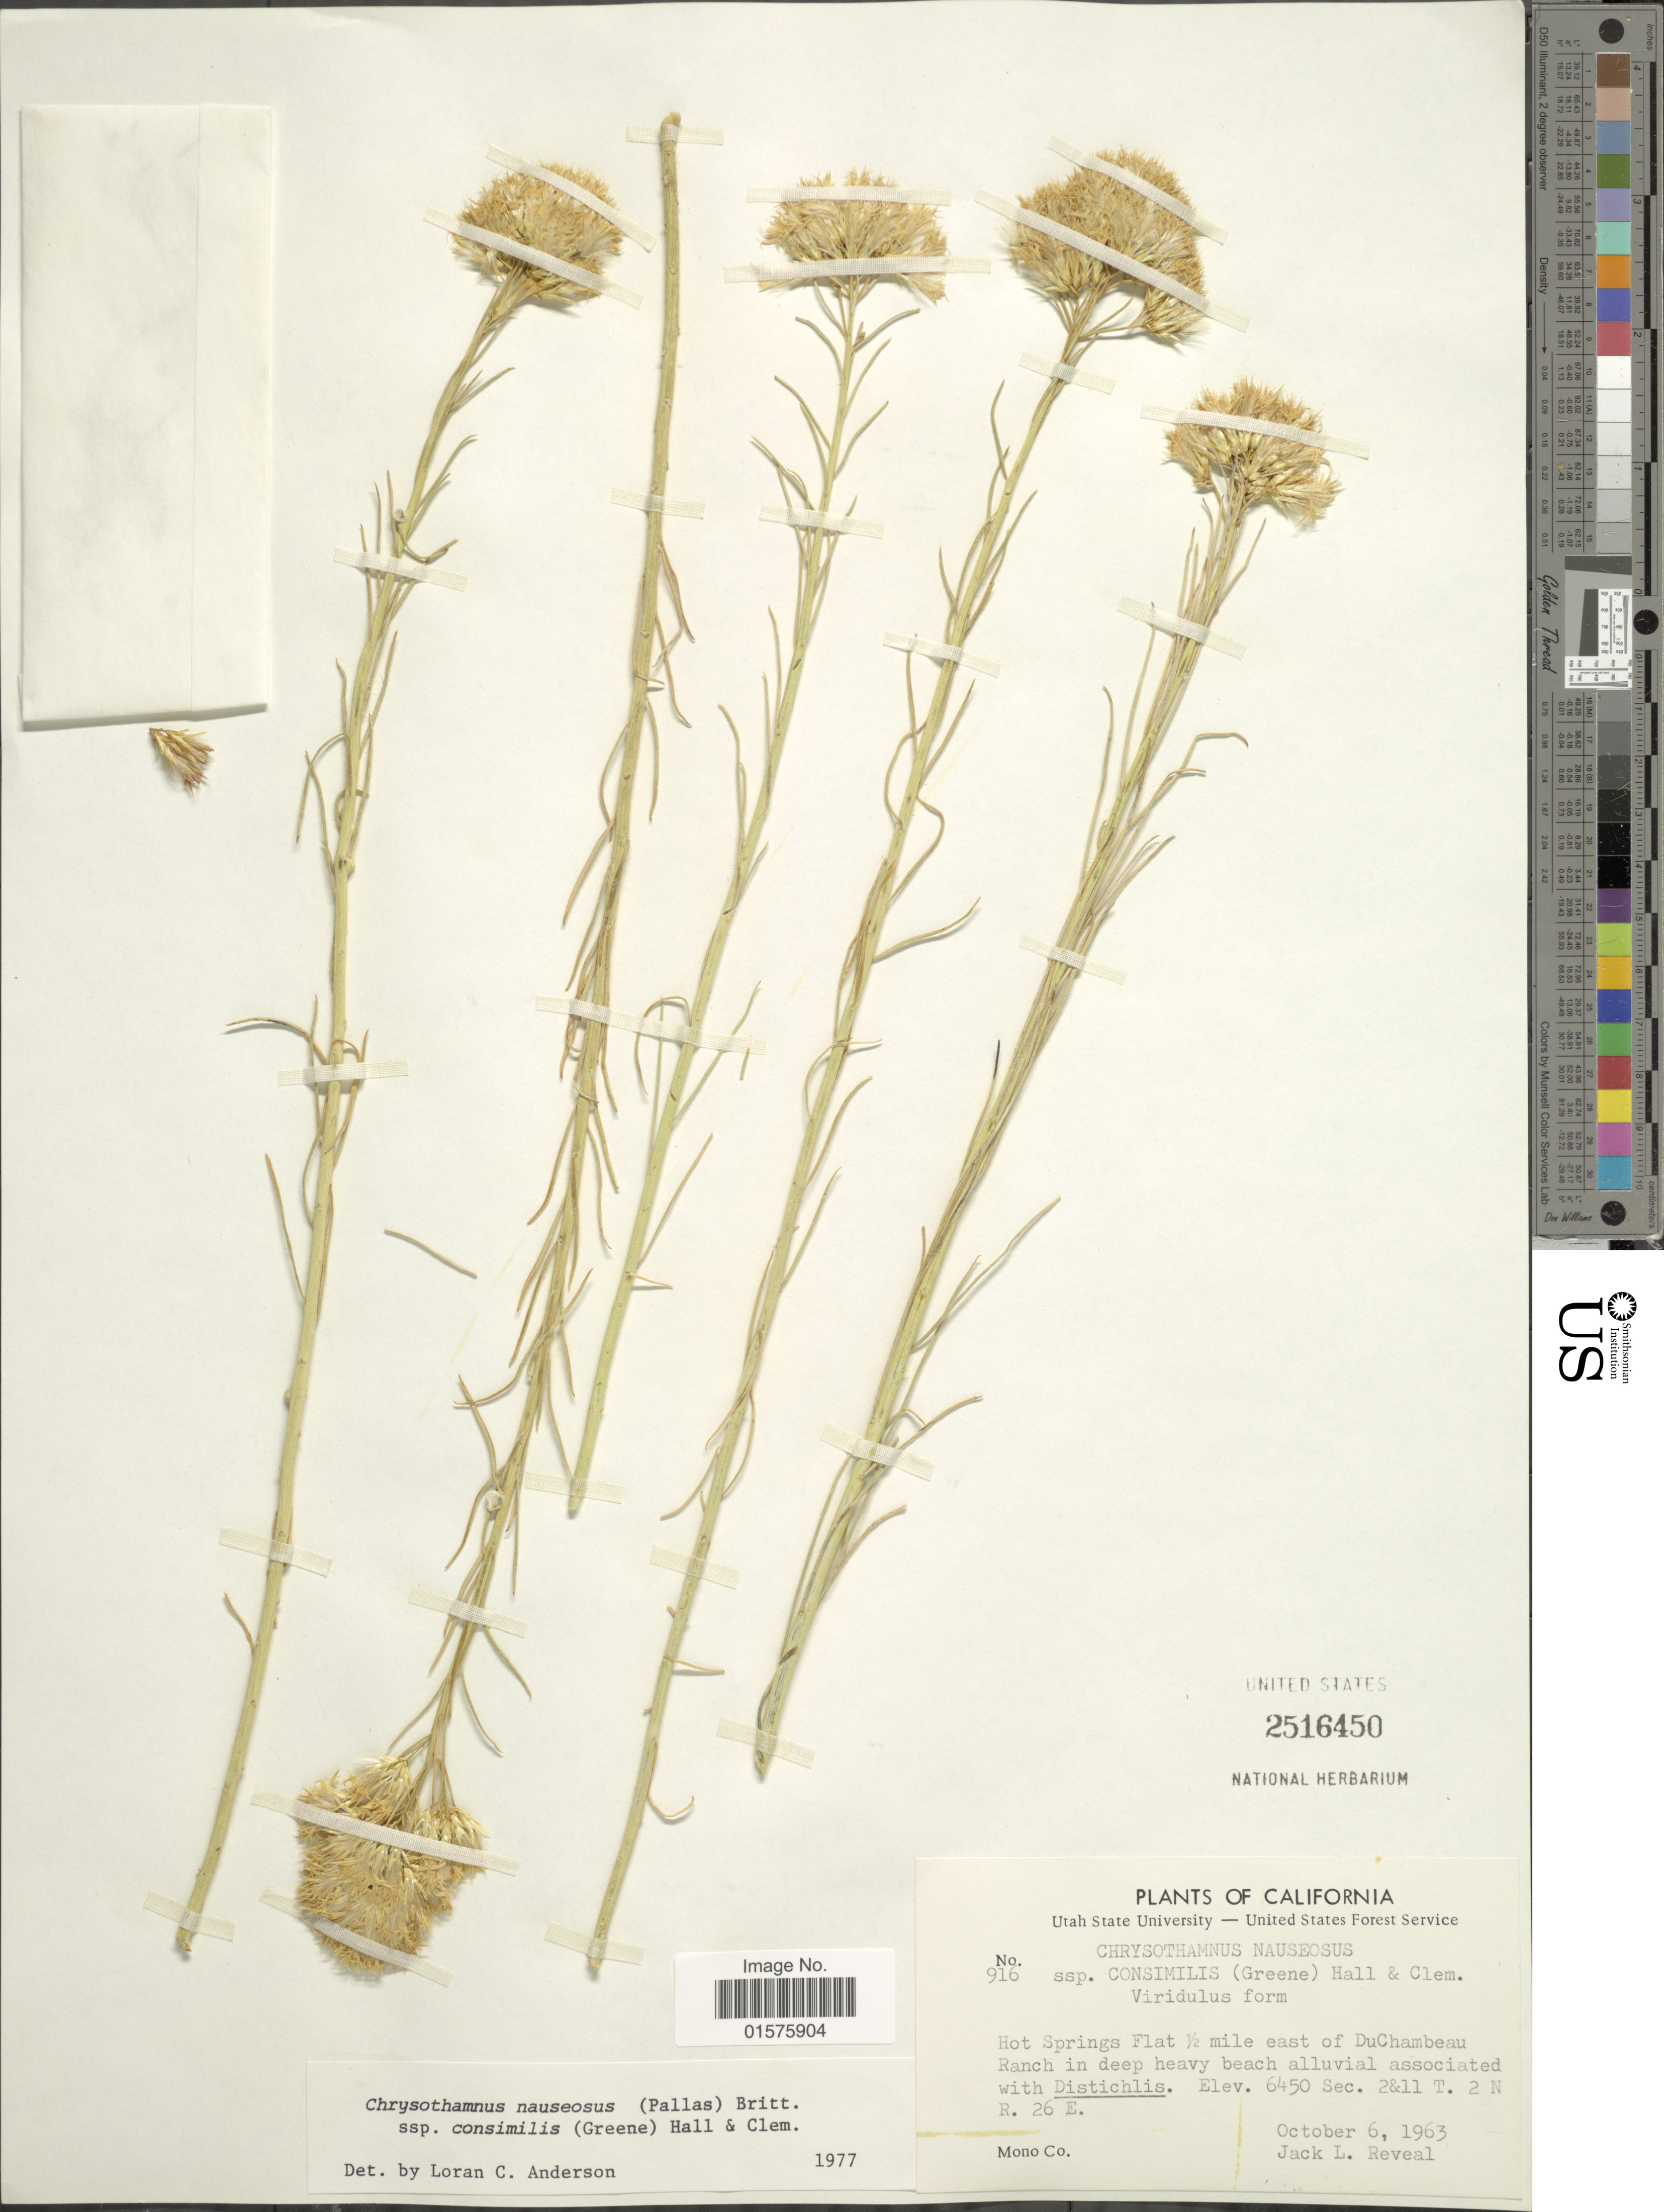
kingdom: Plantae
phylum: Tracheophyta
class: Magnoliopsida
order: Asterales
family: Asteraceae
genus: Ericameria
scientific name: Ericameria nauseosa var. oreophila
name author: (A. Nelson) G.L. Nesom & G.I. Baird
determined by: Urbatsch, Lowell E., Curator (LSU), Louisiana State University (UNITED STATES)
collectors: J. L. Reveal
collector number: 916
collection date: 1963-10-06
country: United States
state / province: California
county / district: Mono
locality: Mono Co., Hot Springs Flat 1/2 mile east of DuChambeau Ranch. Sec. 2&11 T.2N R.26E.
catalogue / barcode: US 2516450